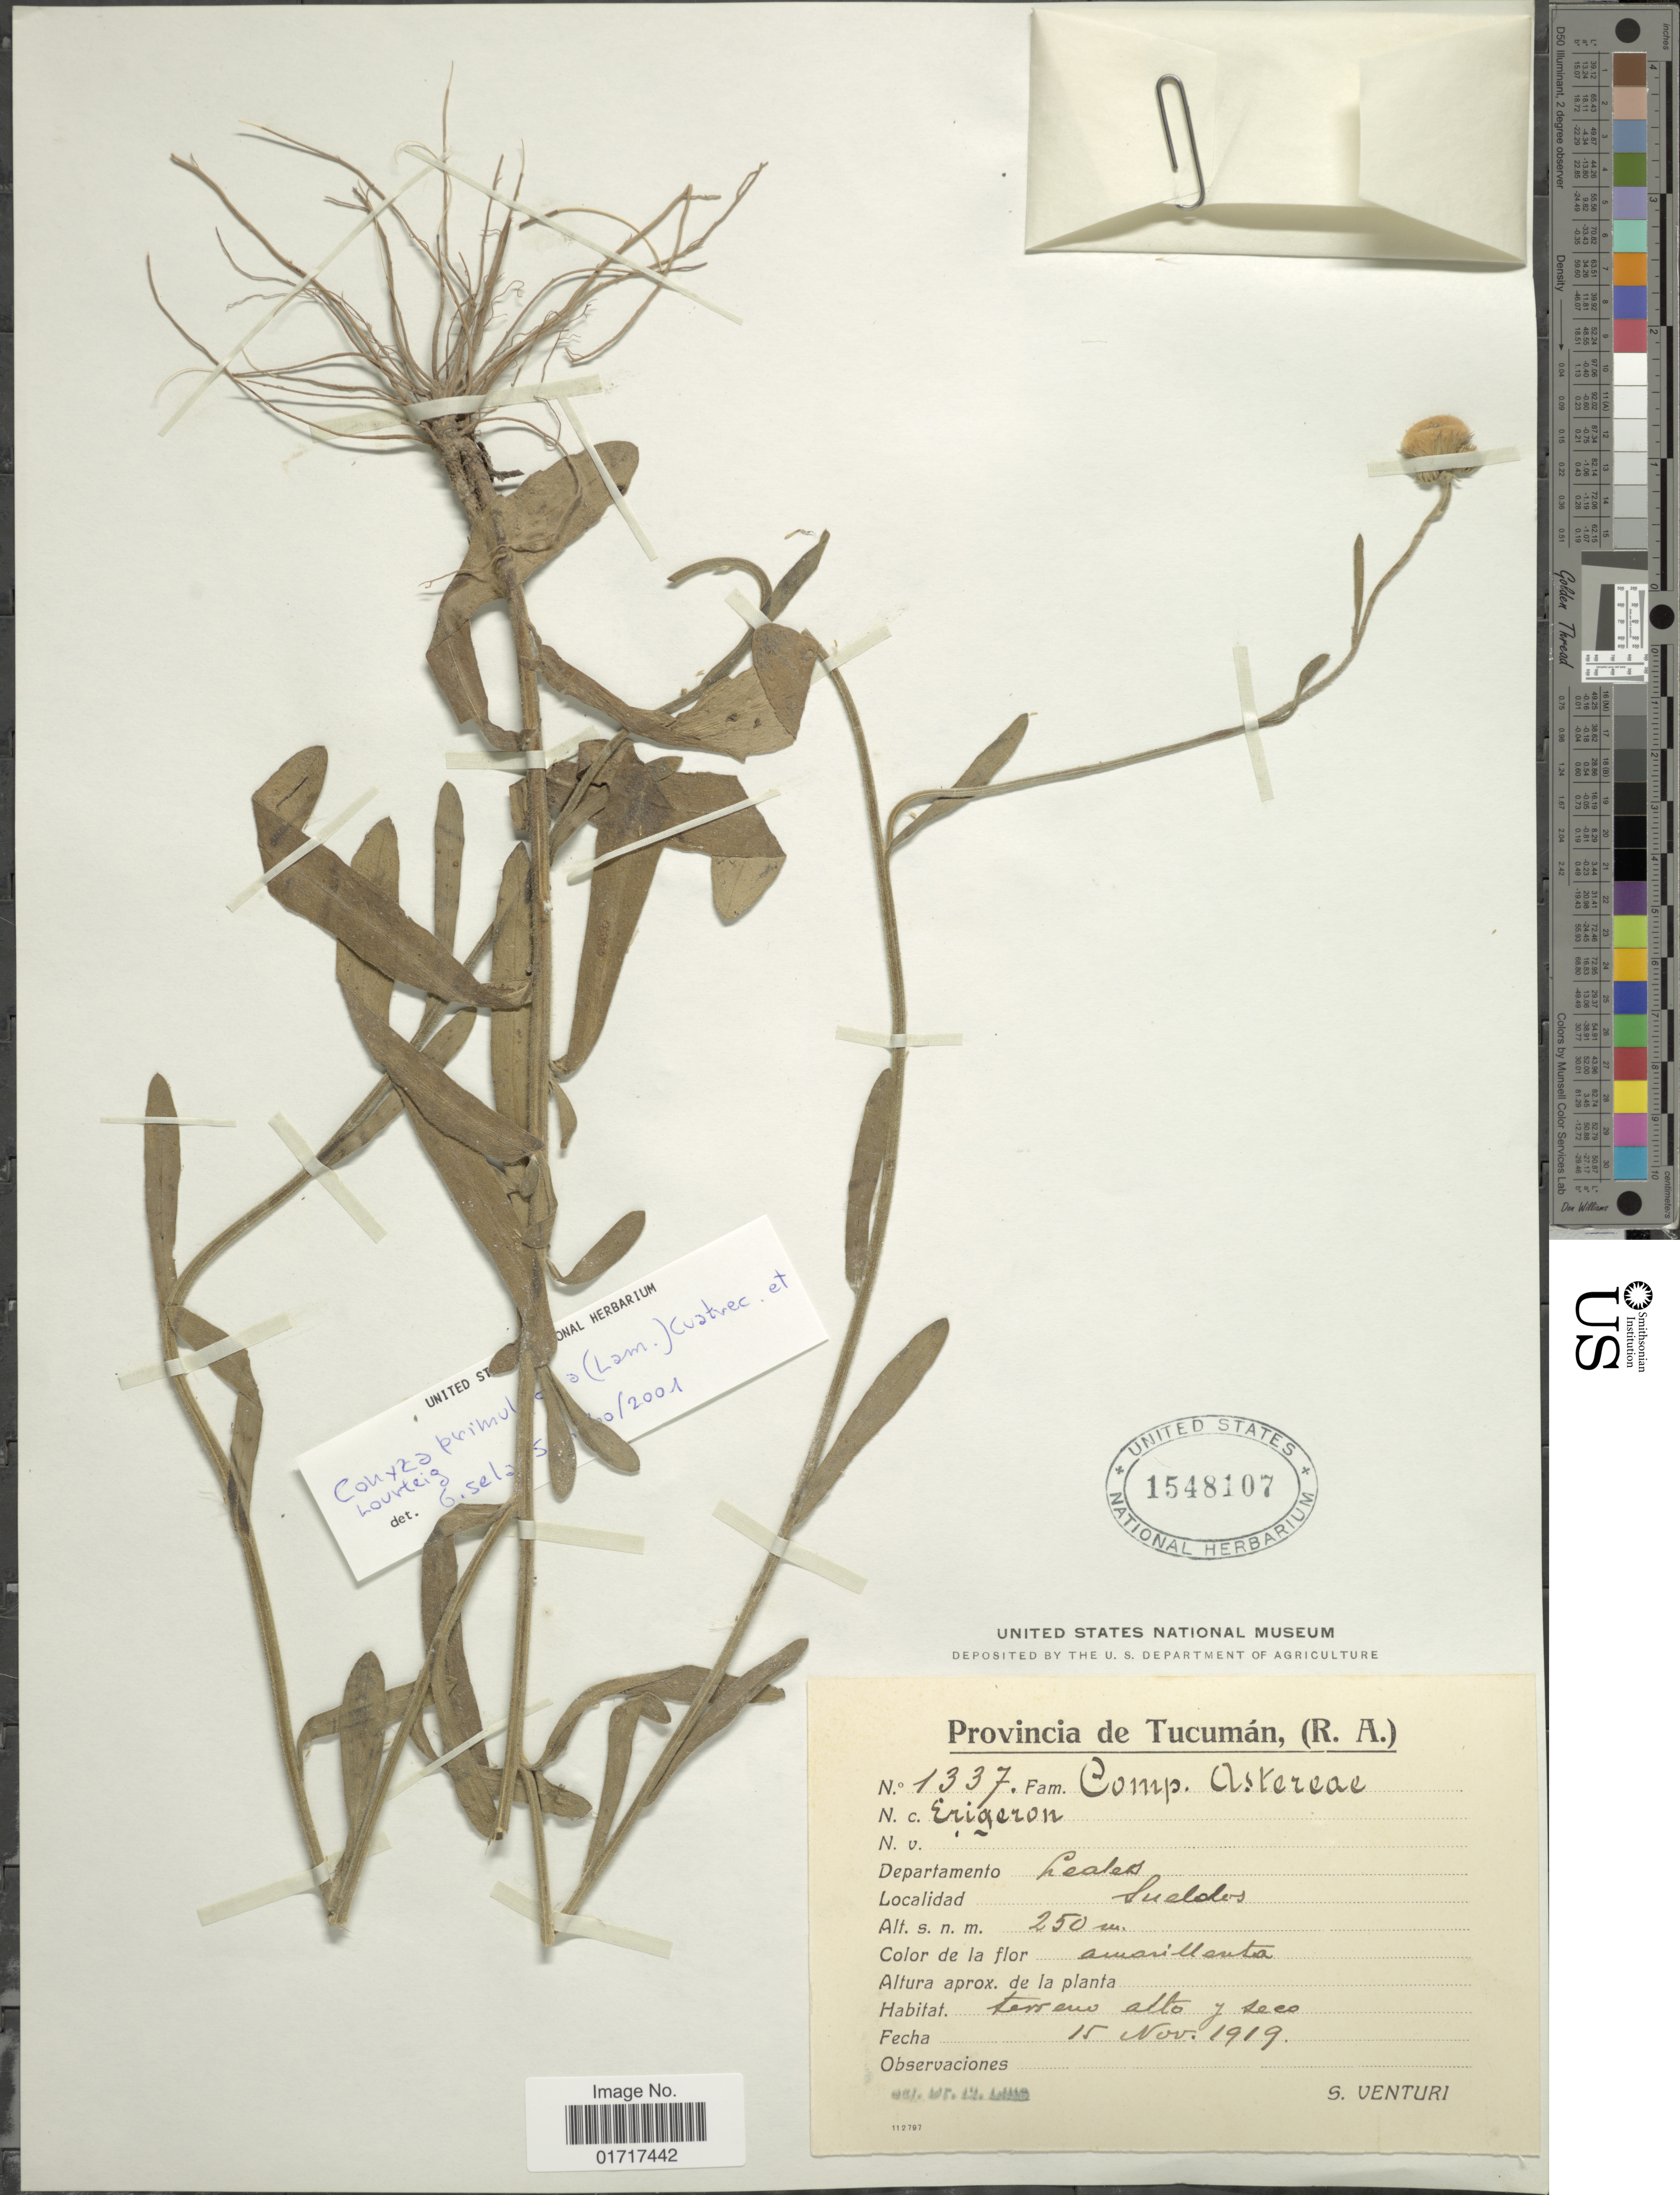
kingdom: Plantae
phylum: Tracheophyta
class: Magnoliopsida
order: Asterales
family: Asteraceae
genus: Conyza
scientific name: Conyza primulaefolia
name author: (Lam.) Cuatrec. & Lourteig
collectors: S. Venturi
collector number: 1337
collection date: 1919-11-15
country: Argentina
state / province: Tucuman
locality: Tucuman (R.A.), Departamento Lealesm, Sueldos.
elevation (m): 250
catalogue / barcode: US 1548107